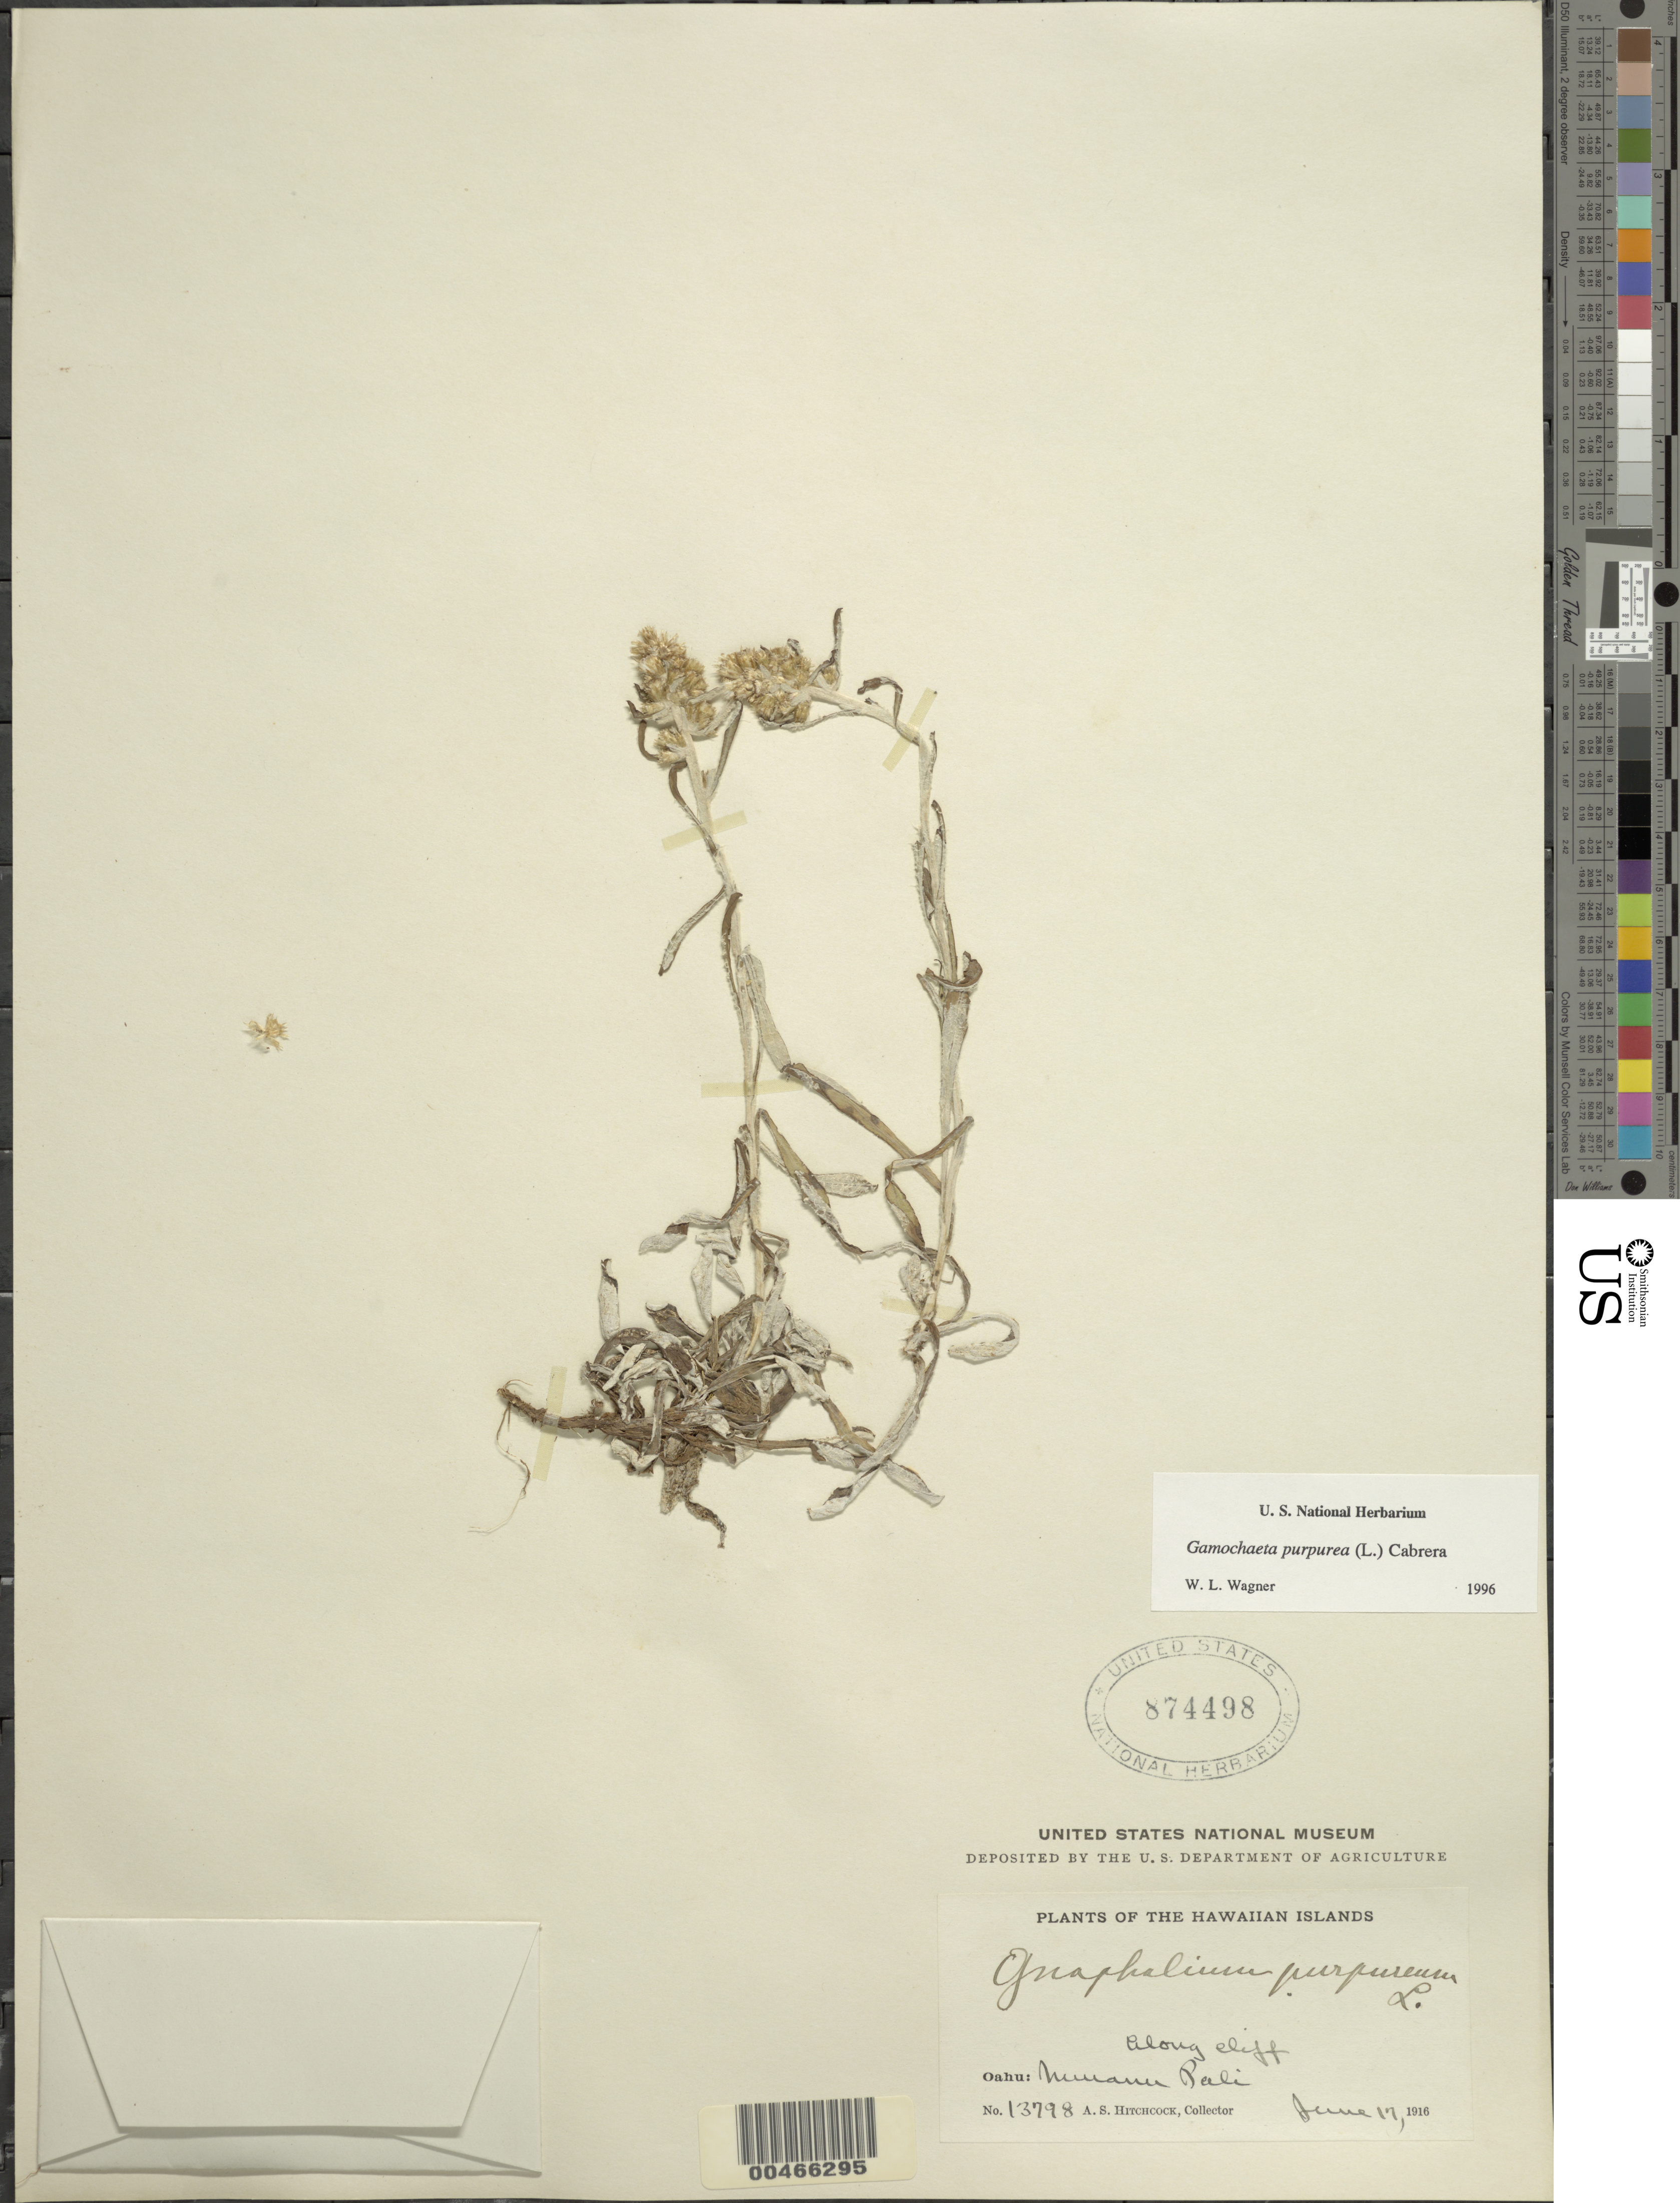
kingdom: Plantae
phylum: Tracheophyta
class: Magnoliopsida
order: Asterales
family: Asteraceae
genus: Gamochaeta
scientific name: Gamochaeta purpurea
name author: (L.) Cabrera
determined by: Wagner, W. L., (BOT), Smithsonian Institution - National Museum of Natural History (UNITED STATES)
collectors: A. S. Hitchcock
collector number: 13798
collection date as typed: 17 Jun 1916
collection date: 1916-06-17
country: United States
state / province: Hawaii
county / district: Honolulu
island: Oahu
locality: Nuuanu Pali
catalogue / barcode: US 874498